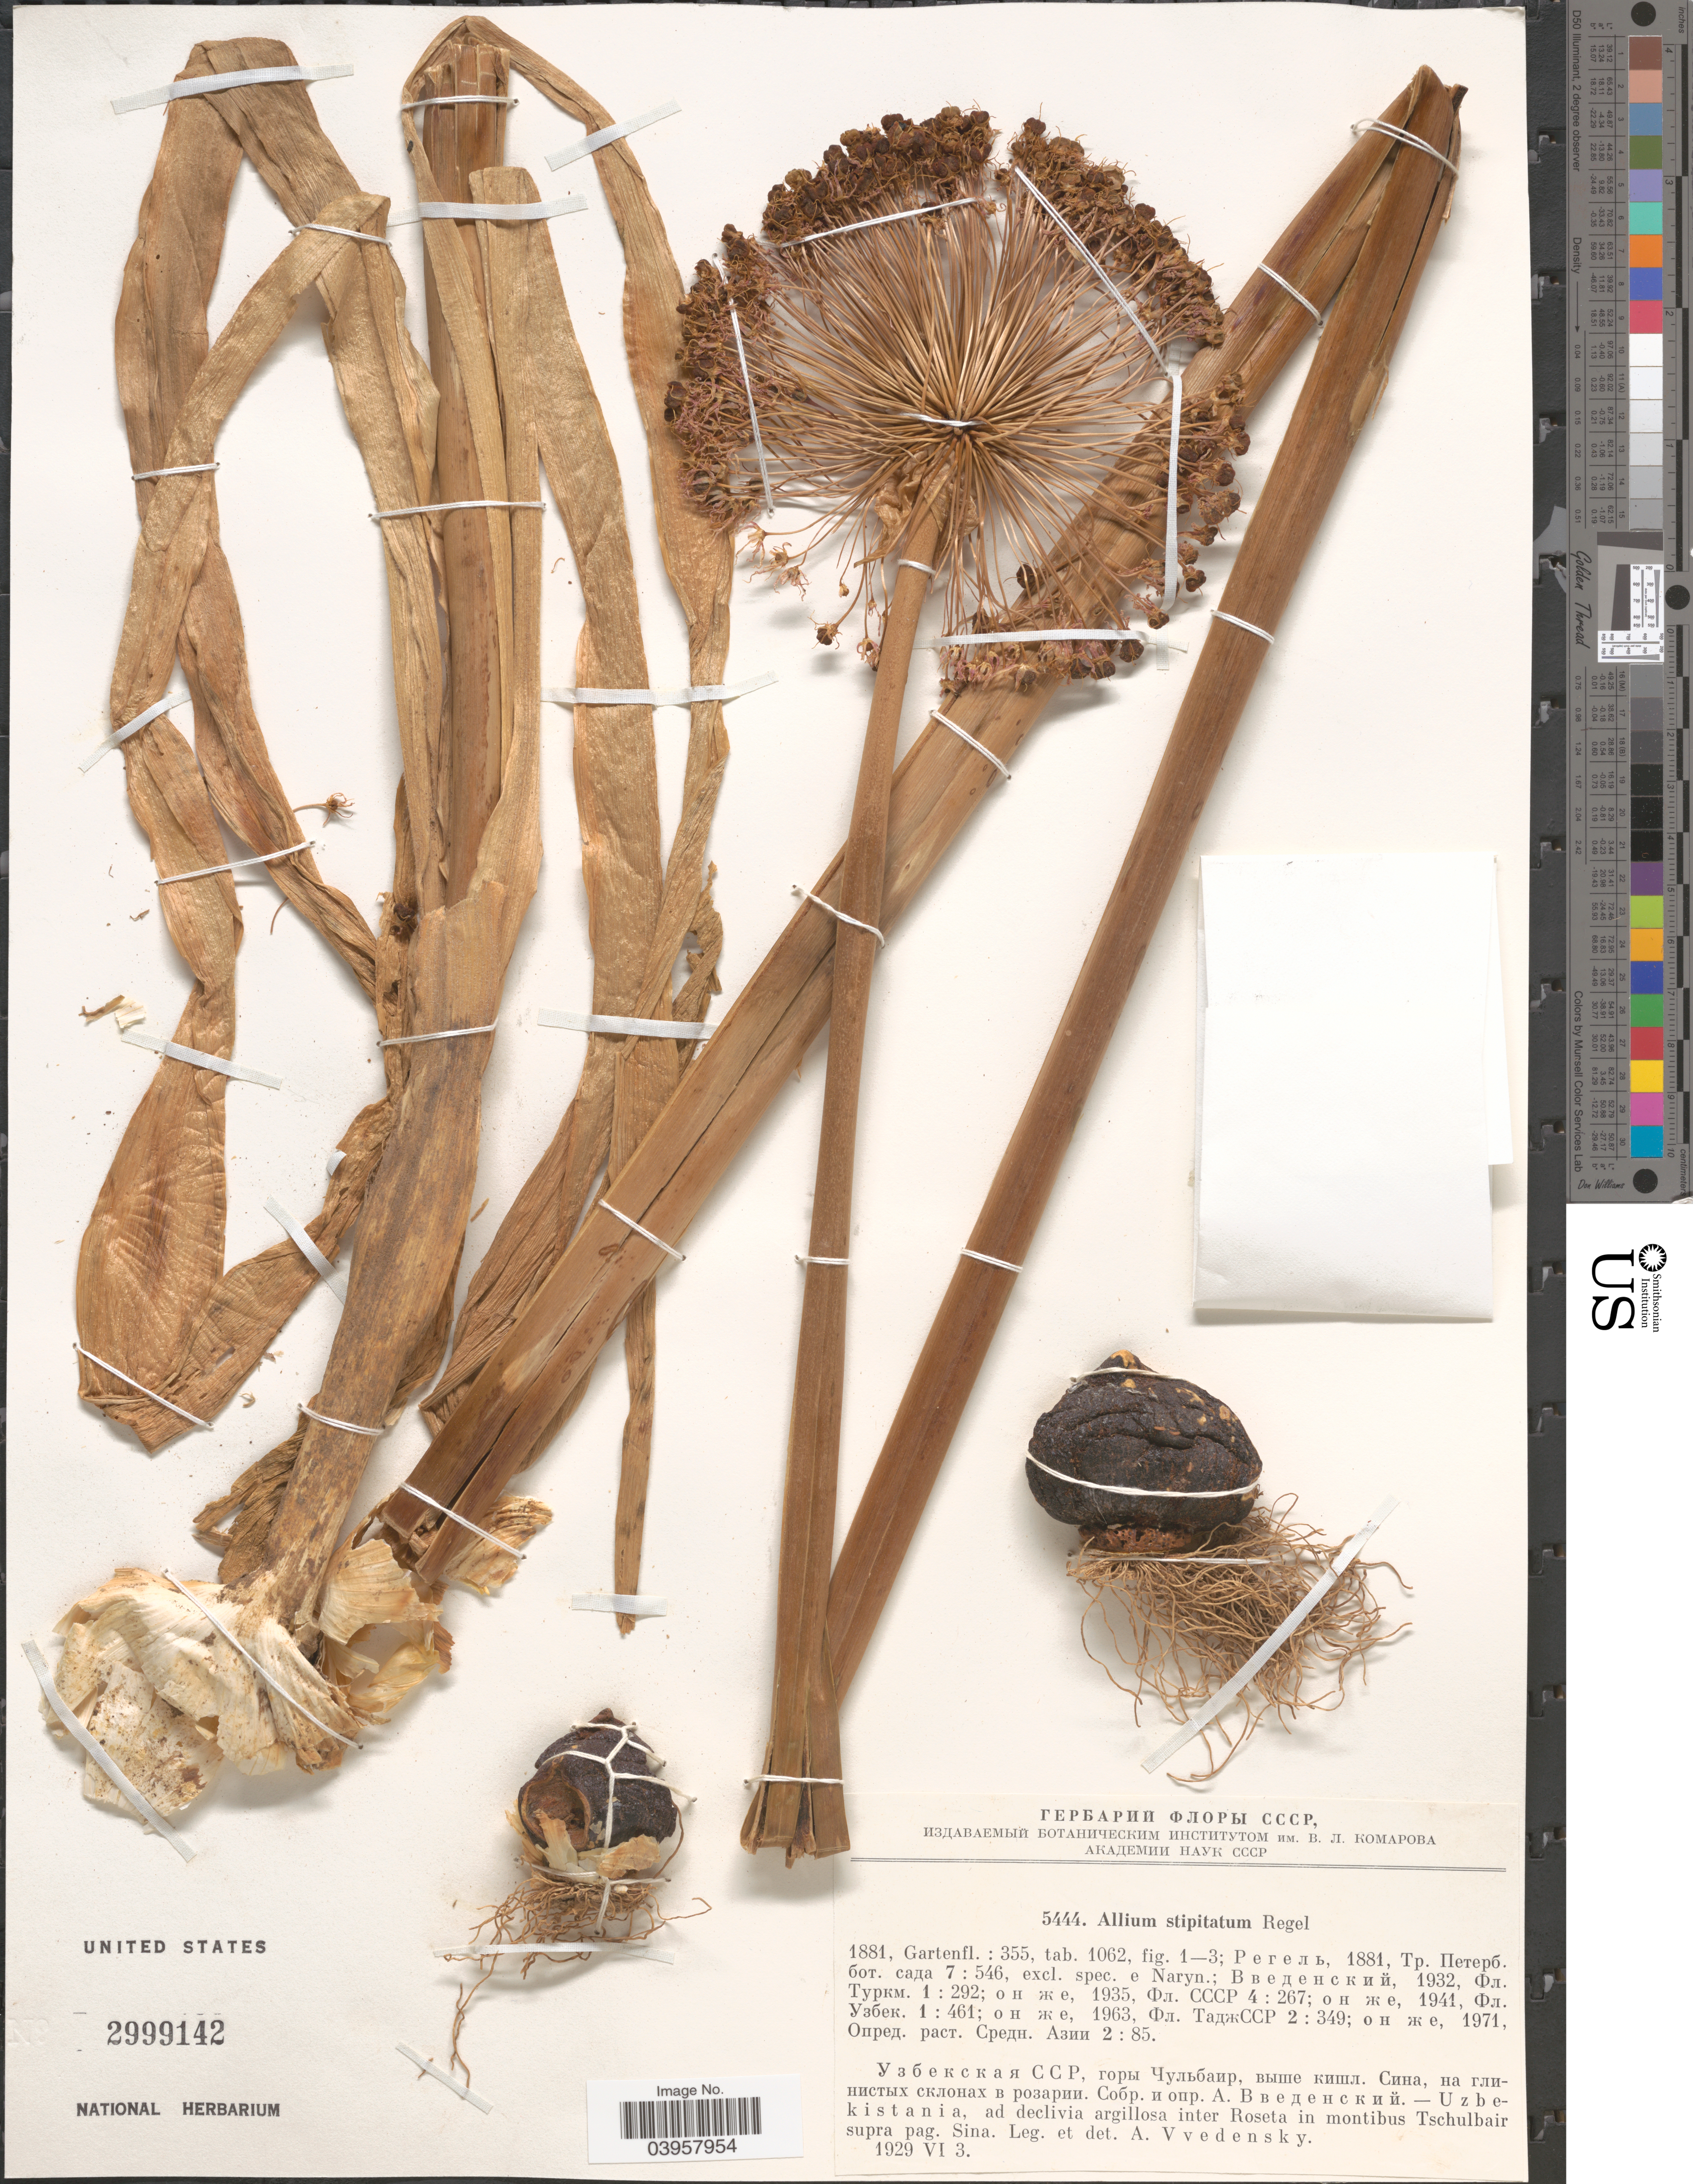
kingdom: Plantae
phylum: Tracheophyta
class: Liliopsida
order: Asparagales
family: Amaryllidaceae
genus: Allium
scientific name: Allium stipitatum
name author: Regel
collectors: A. Vvedensky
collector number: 5444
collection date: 1929-06-03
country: Uzbekistan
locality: Ad declivia argillosa inter Roseta in montibus Tschulbair supra pag. Sina.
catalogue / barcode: US 2999142